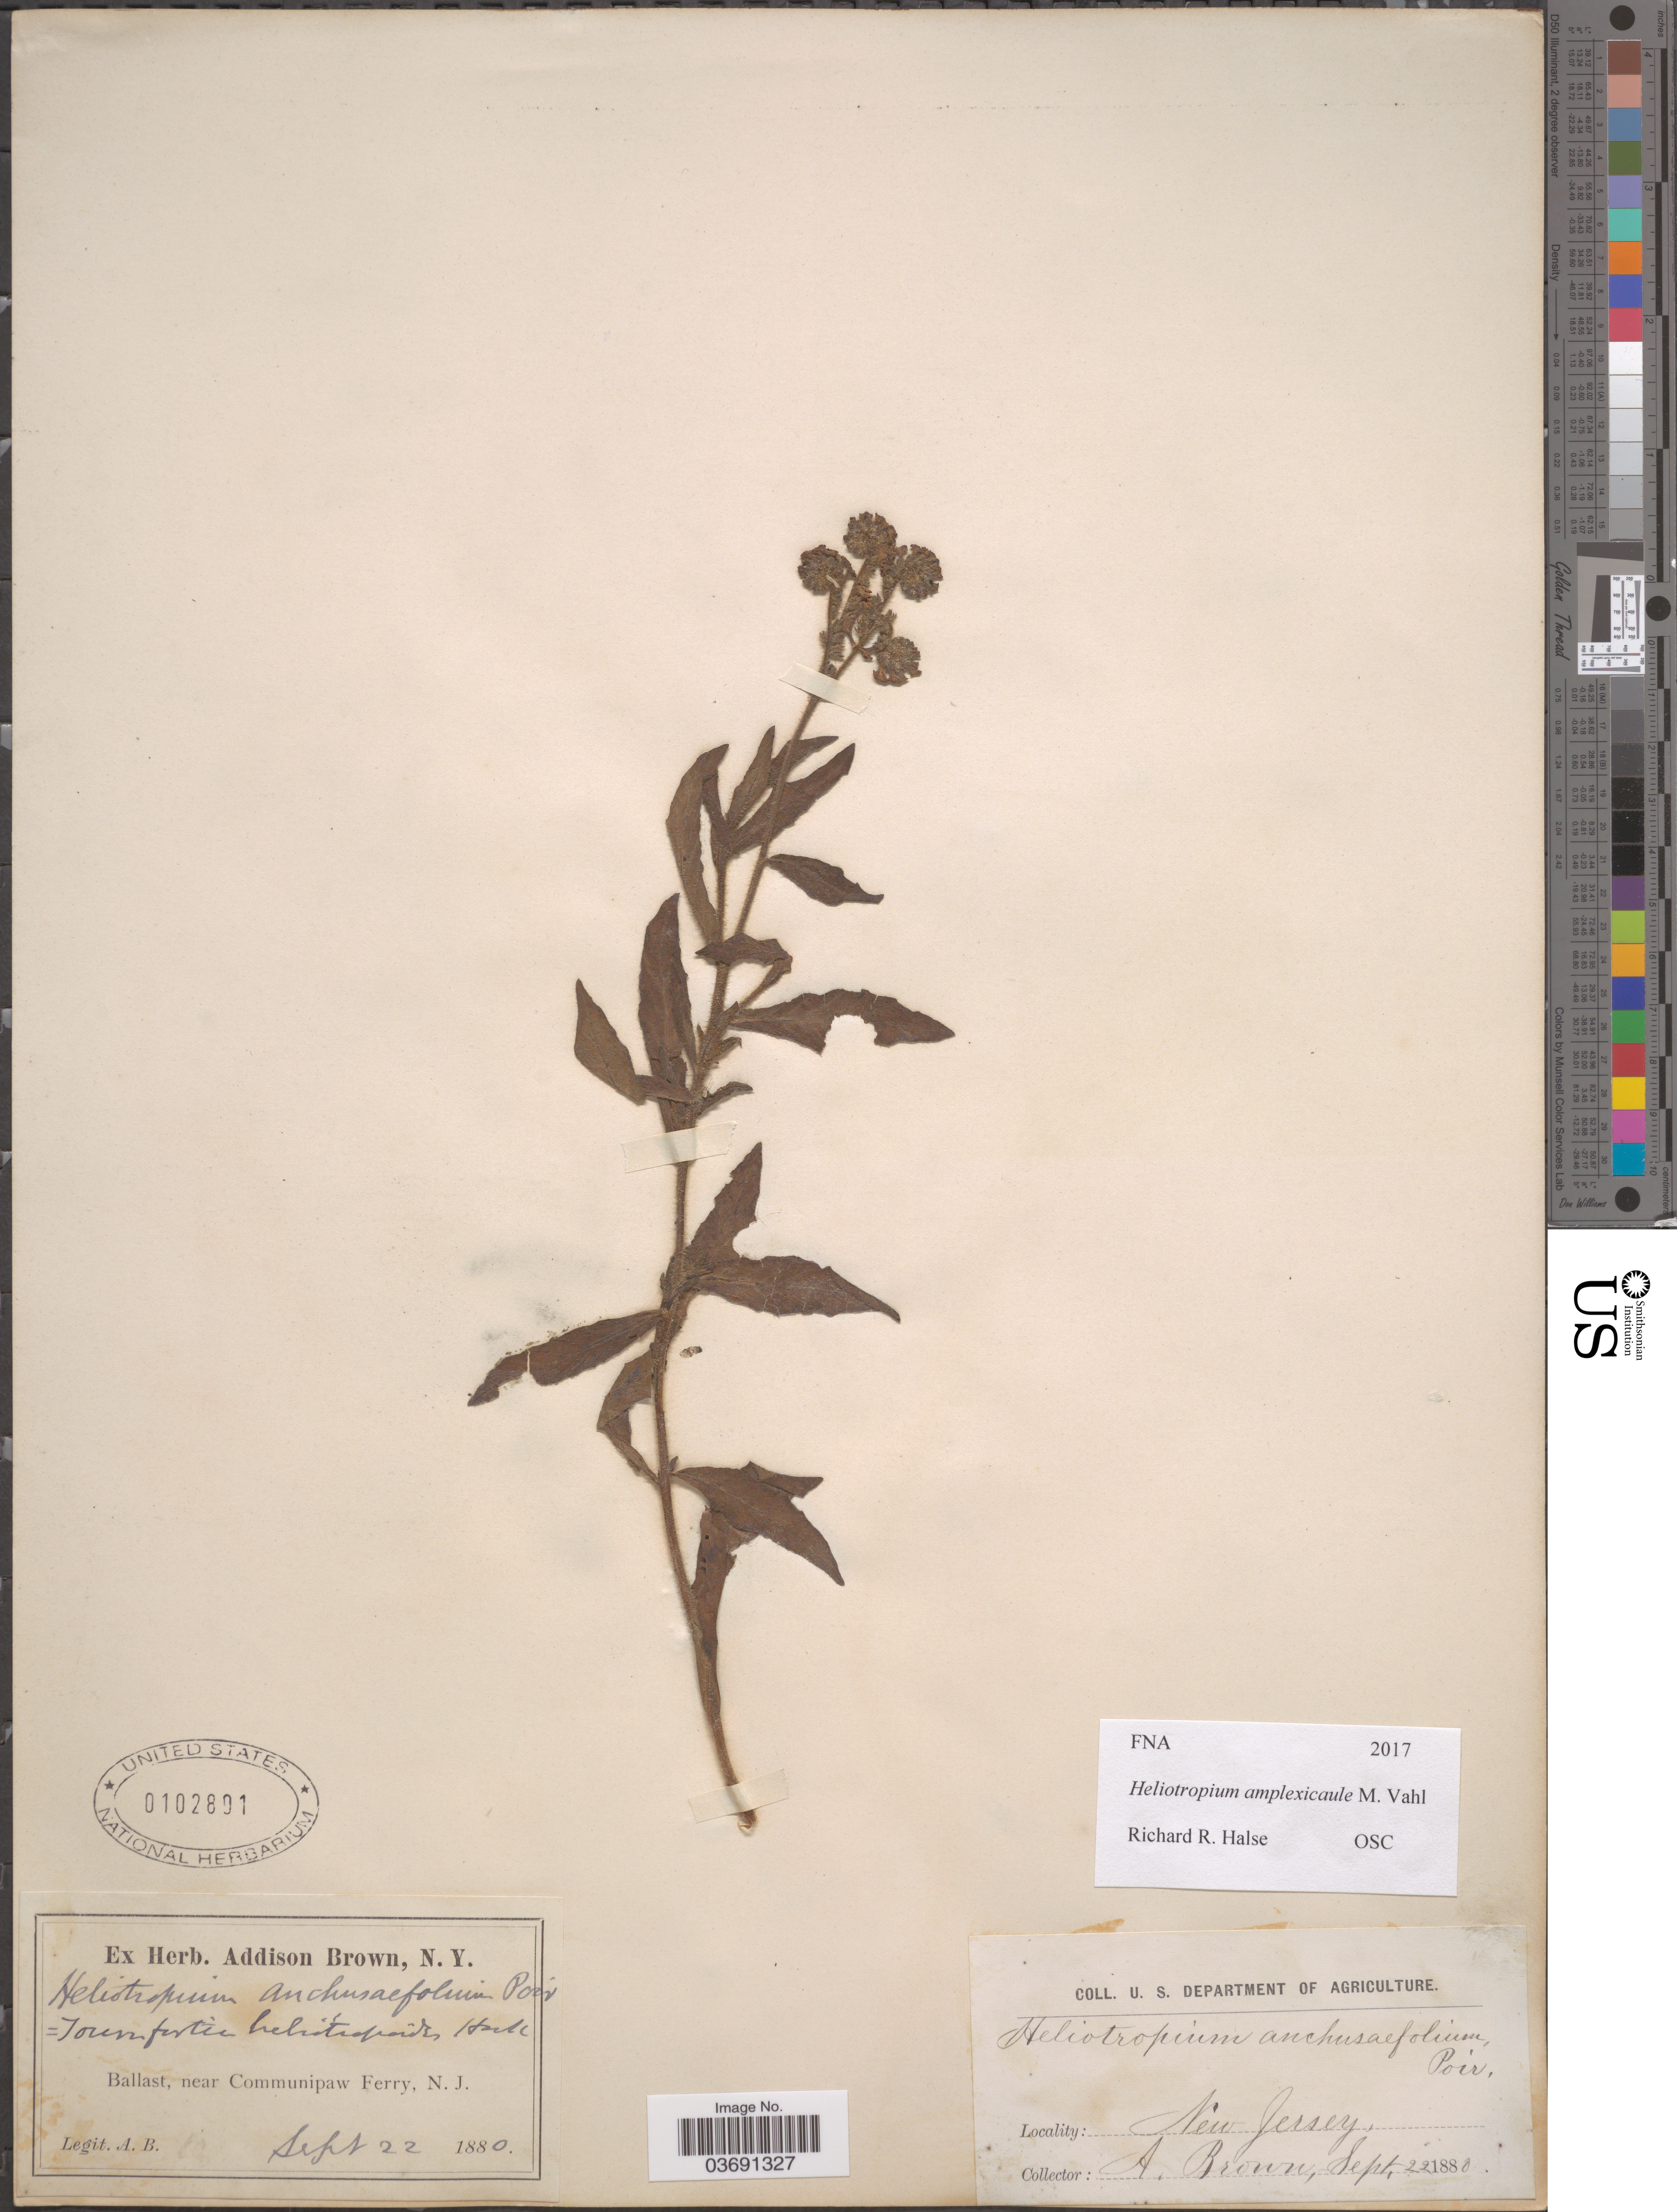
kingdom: Plantae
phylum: Tracheophyta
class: Magnoliopsida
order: Boraginales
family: Heliotropiaceae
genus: Heliotropium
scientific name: Heliotropium amplexicaule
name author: Vahl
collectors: A. Brown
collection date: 1880-09-22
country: United States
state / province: New Jersey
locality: Ballast, near Communipaw Ferry.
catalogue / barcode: US 102801